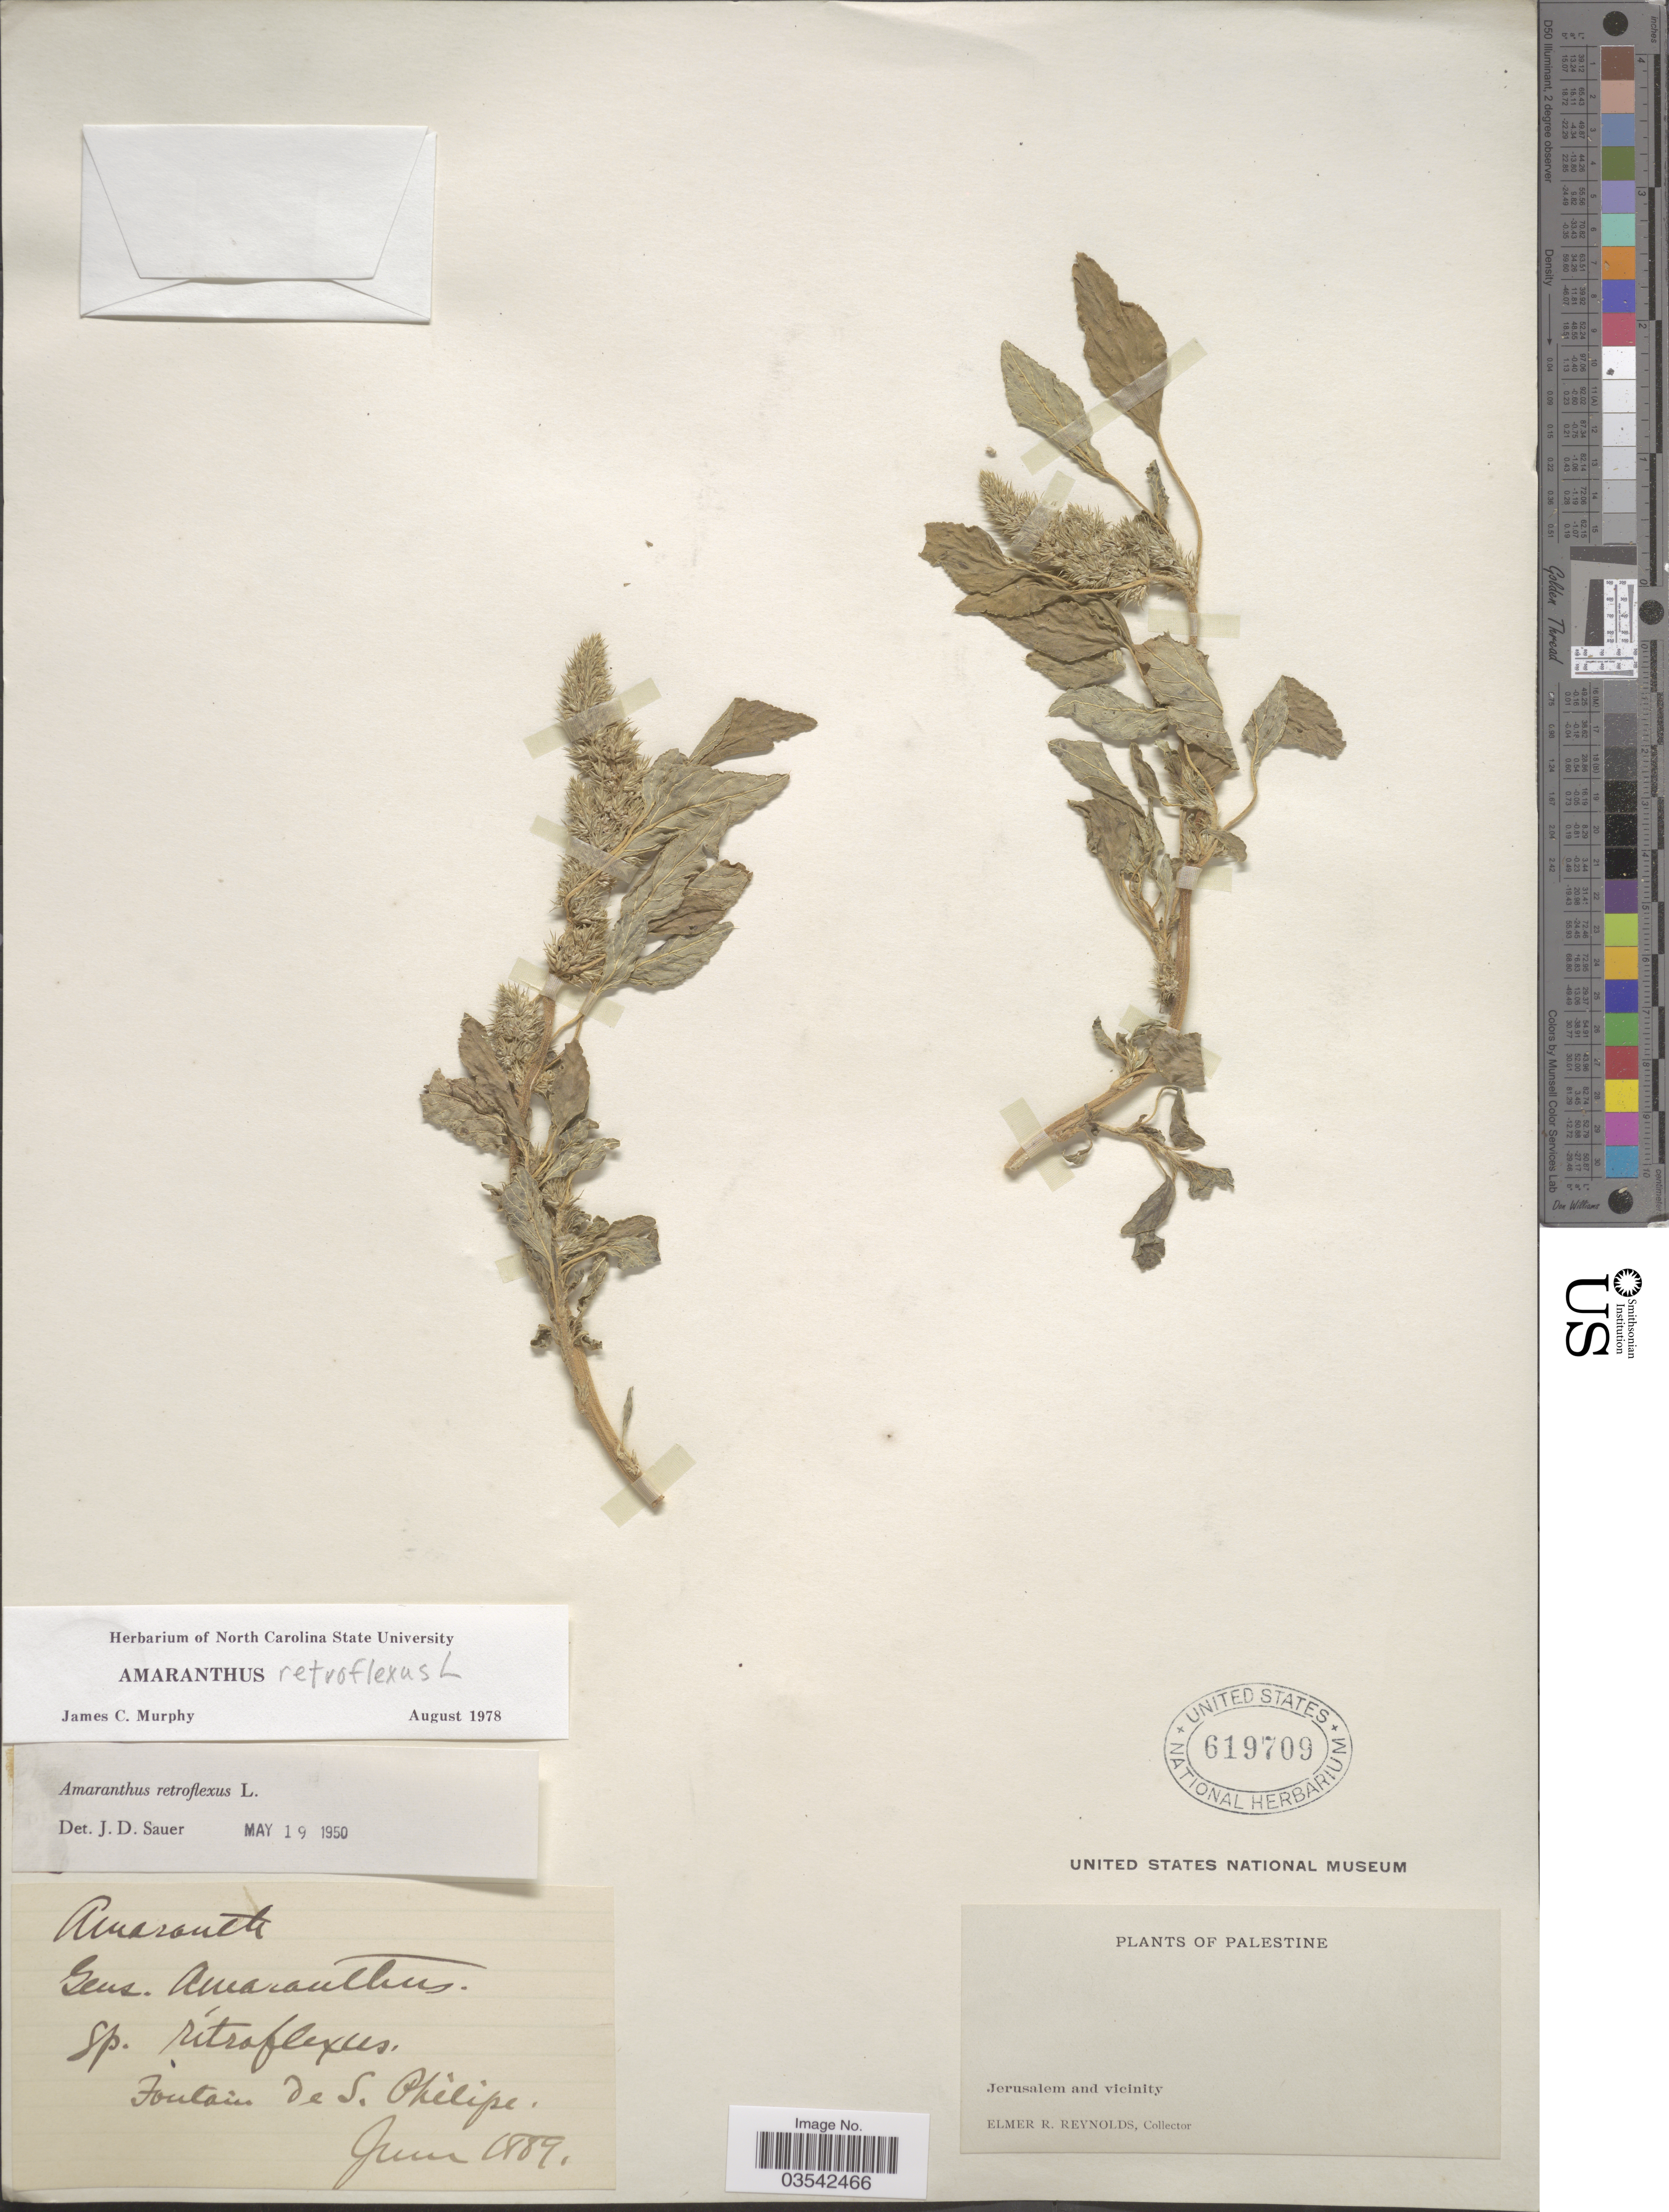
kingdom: Plantae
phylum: Tracheophyta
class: Magnoliopsida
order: Caryophyllales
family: Amaranthaceae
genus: Amaranthus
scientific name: Amaranthus retroflexus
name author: L.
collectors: E. Reynolds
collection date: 1889-06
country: Israel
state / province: Jerusalem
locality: Palestine. Jerusalem and vicinity. Fontain de S. Philipe.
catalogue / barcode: US 619709